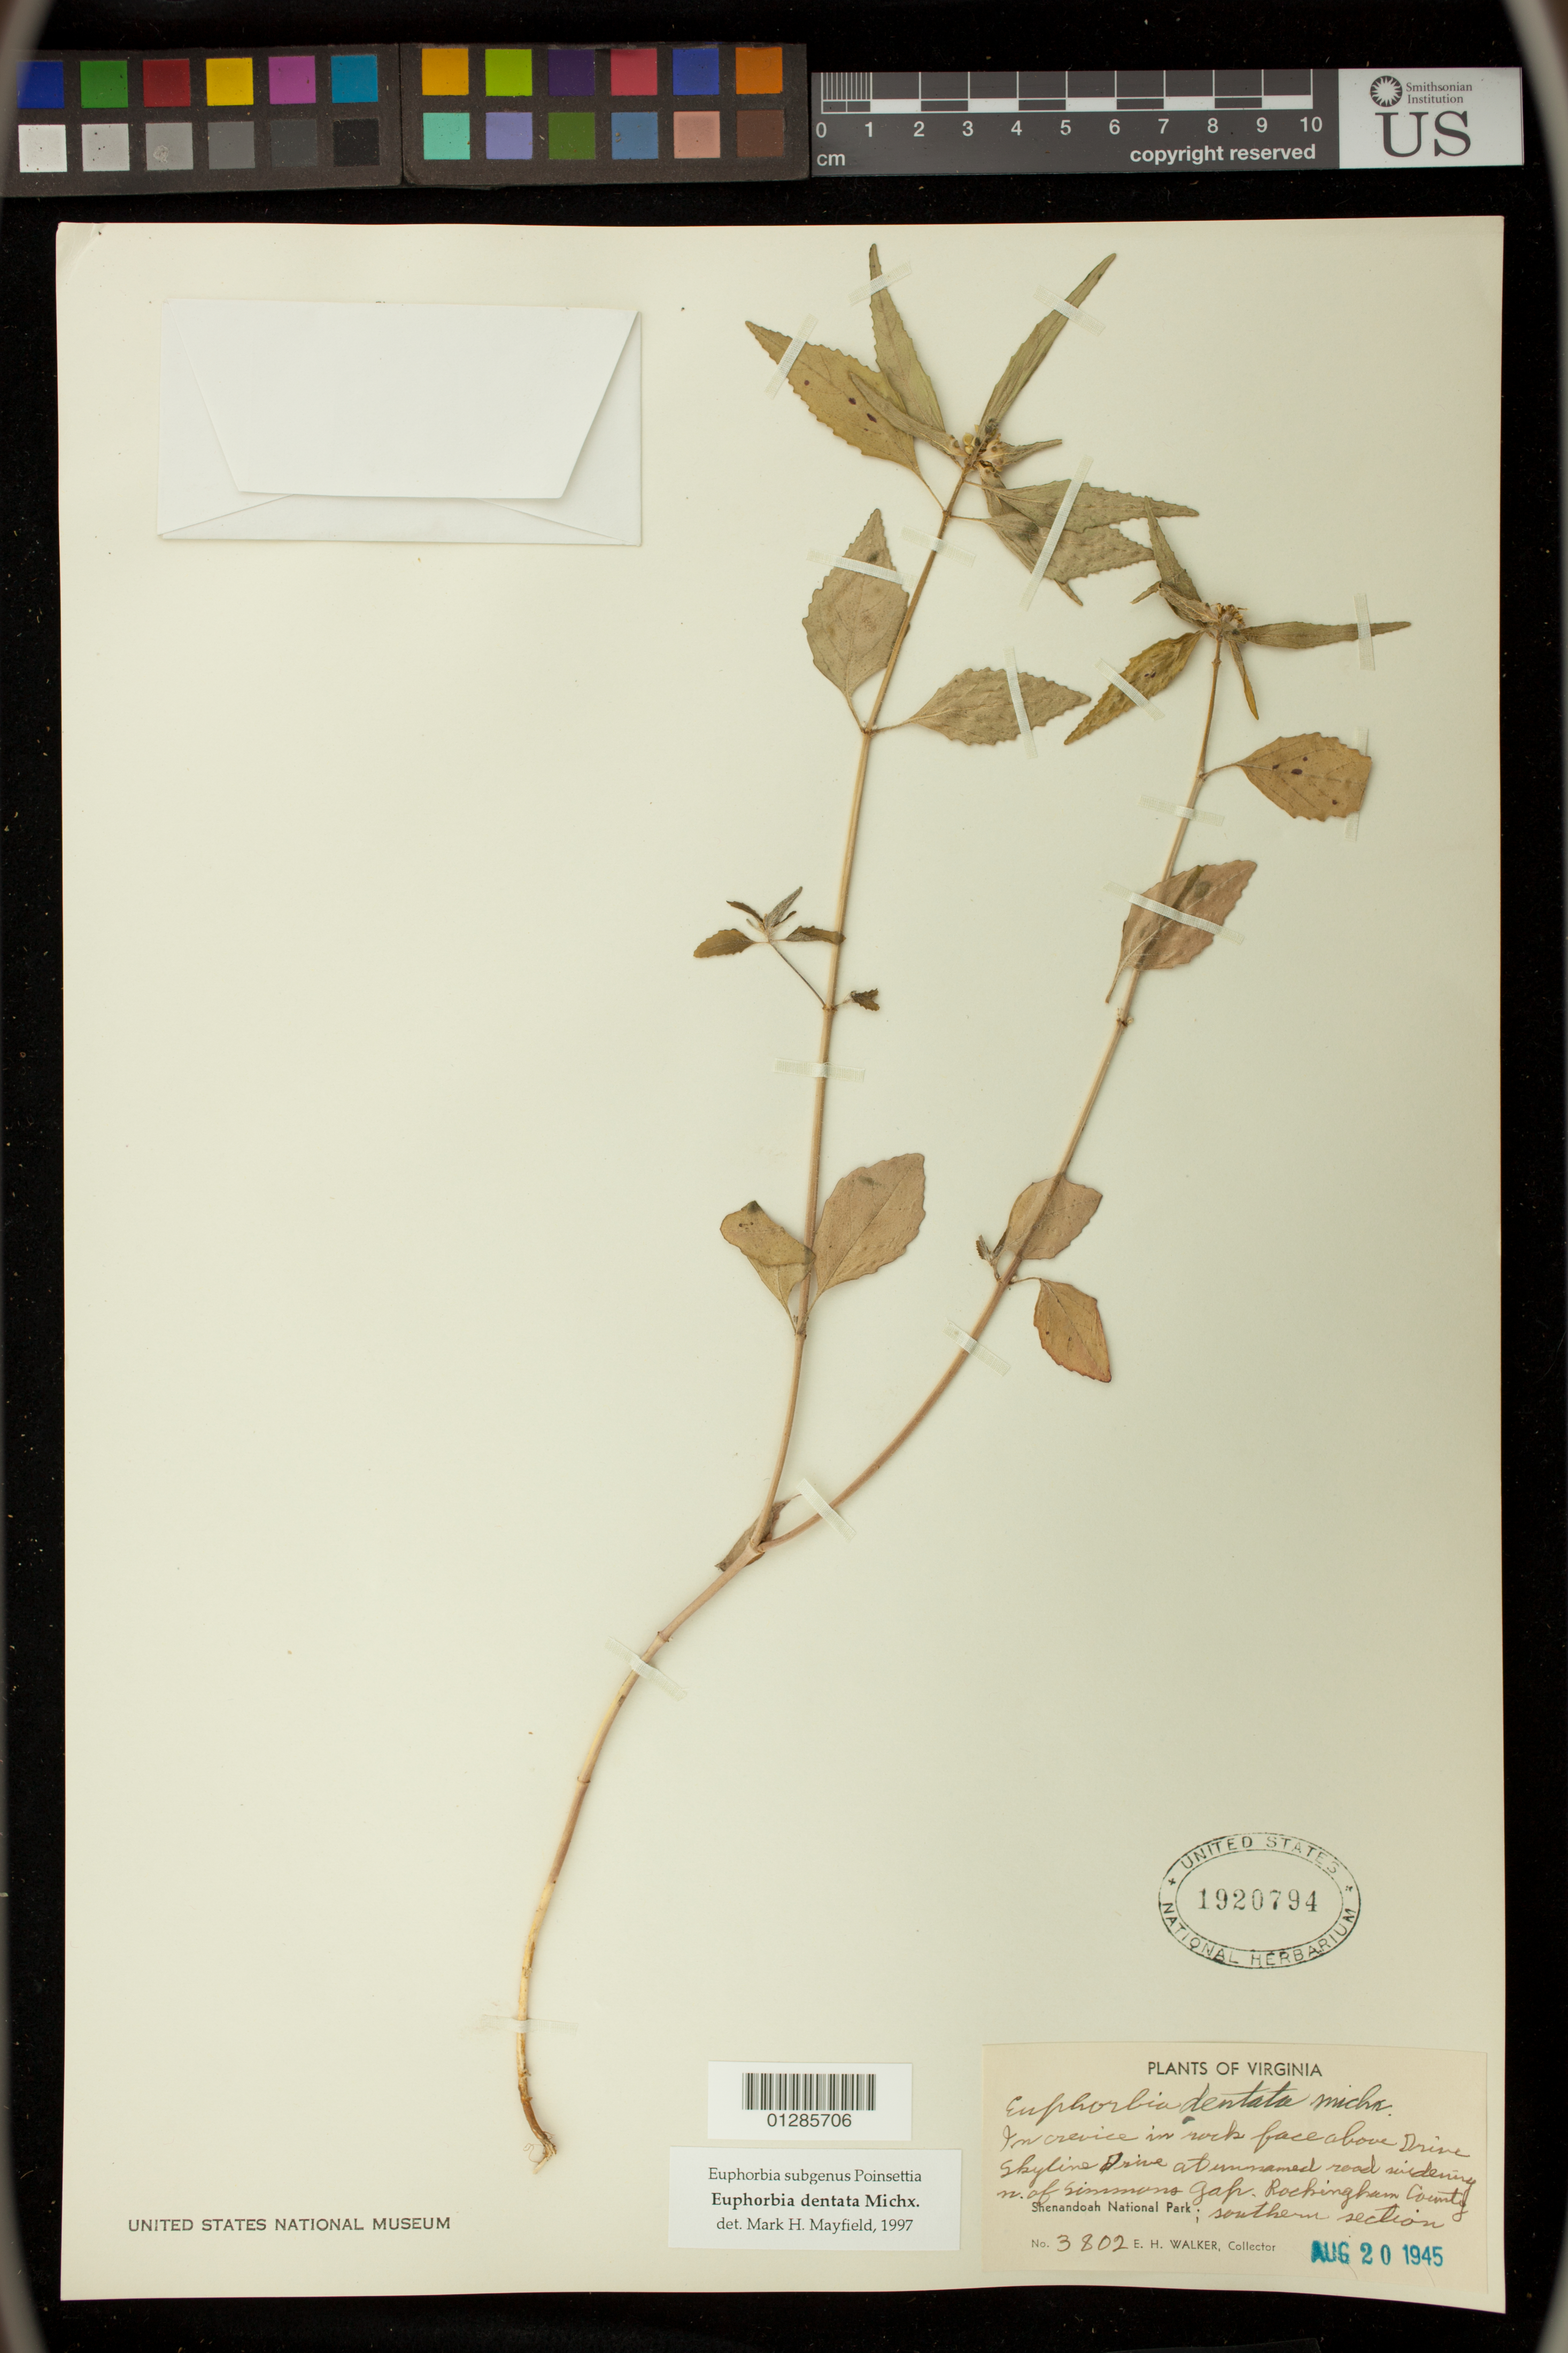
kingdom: Plantae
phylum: Tracheophyta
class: Magnoliopsida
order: Malpighiales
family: Euphorbiaceae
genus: Euphorbia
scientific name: Euphorbia dentata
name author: Michx.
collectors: E. H. Walker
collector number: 3802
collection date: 1945-08-20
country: United States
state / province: Virginia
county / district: Rockingham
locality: Skyline Drive at unnamed road widening n. of Simmons Gap, Shenandoah National Park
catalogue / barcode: US 1920794